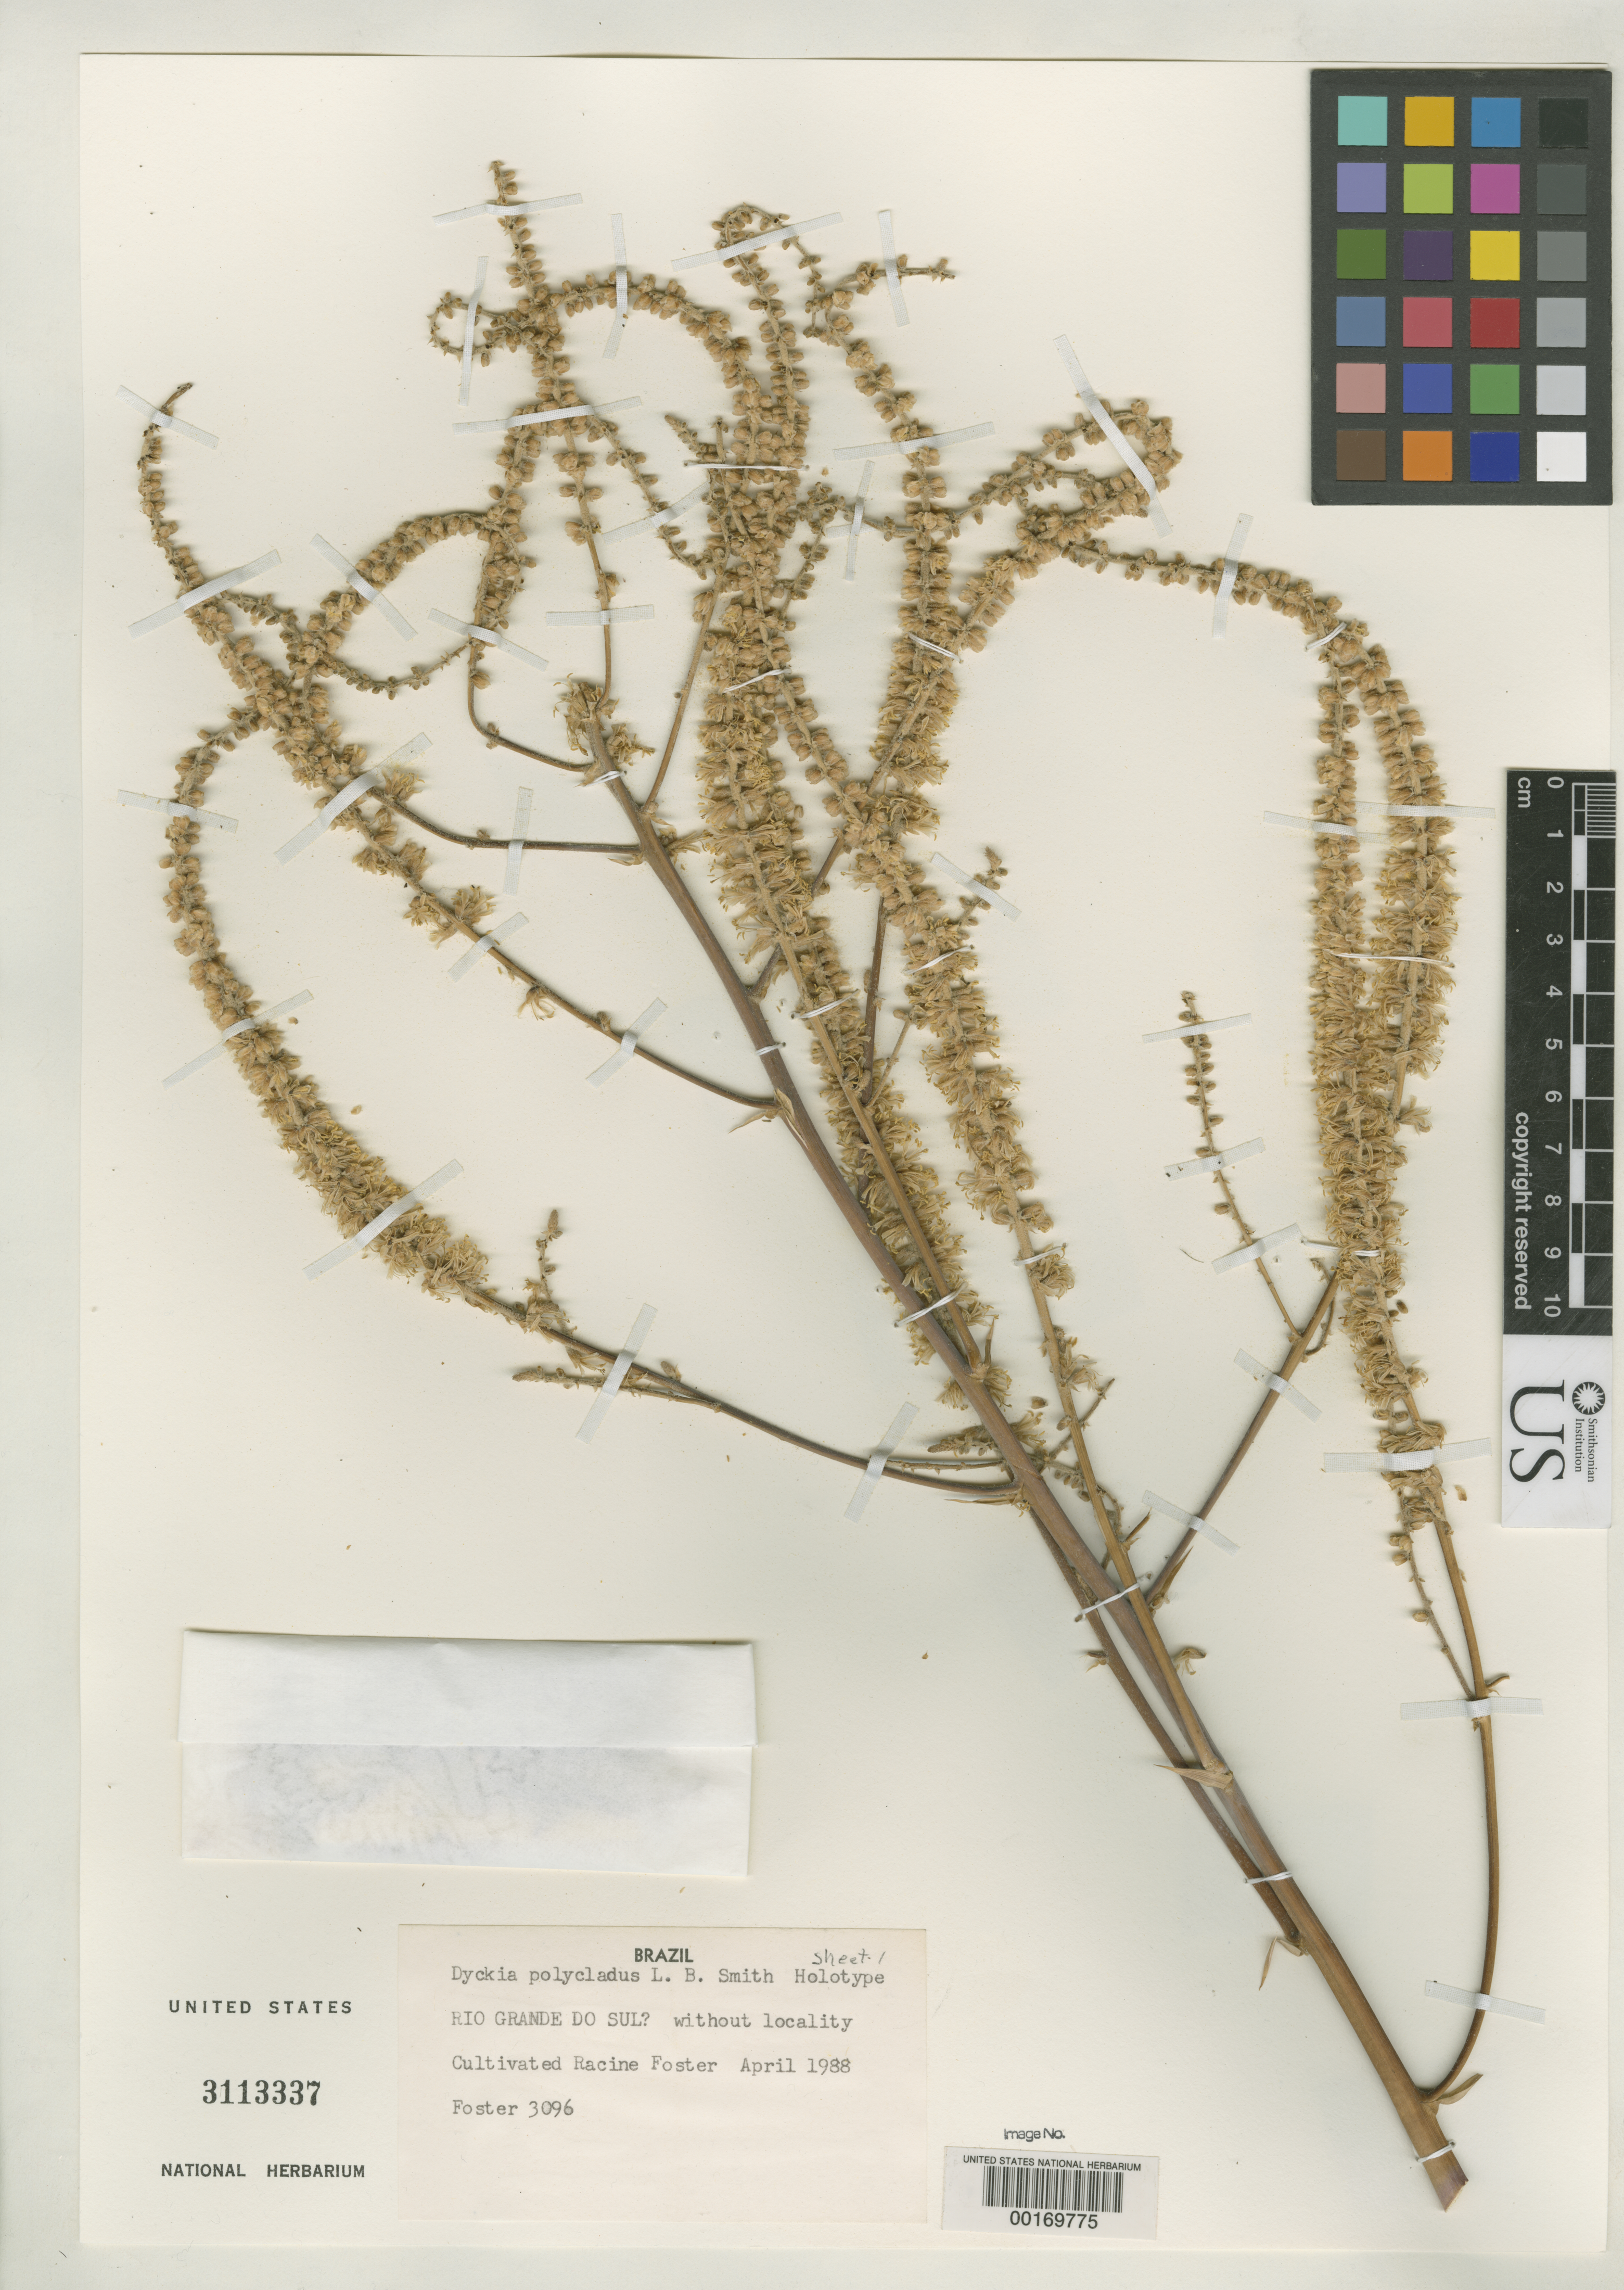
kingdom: Plantae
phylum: Tracheophyta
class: Liliopsida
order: Poales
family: Bromeliaceae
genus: Dyckia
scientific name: Dyckia polycladus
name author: L.B. Sm.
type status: Holotype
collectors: R. Foster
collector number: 3096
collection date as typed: Apr 1988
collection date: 1988-04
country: Brazil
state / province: Rio Grande do Sul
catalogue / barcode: US 3113337